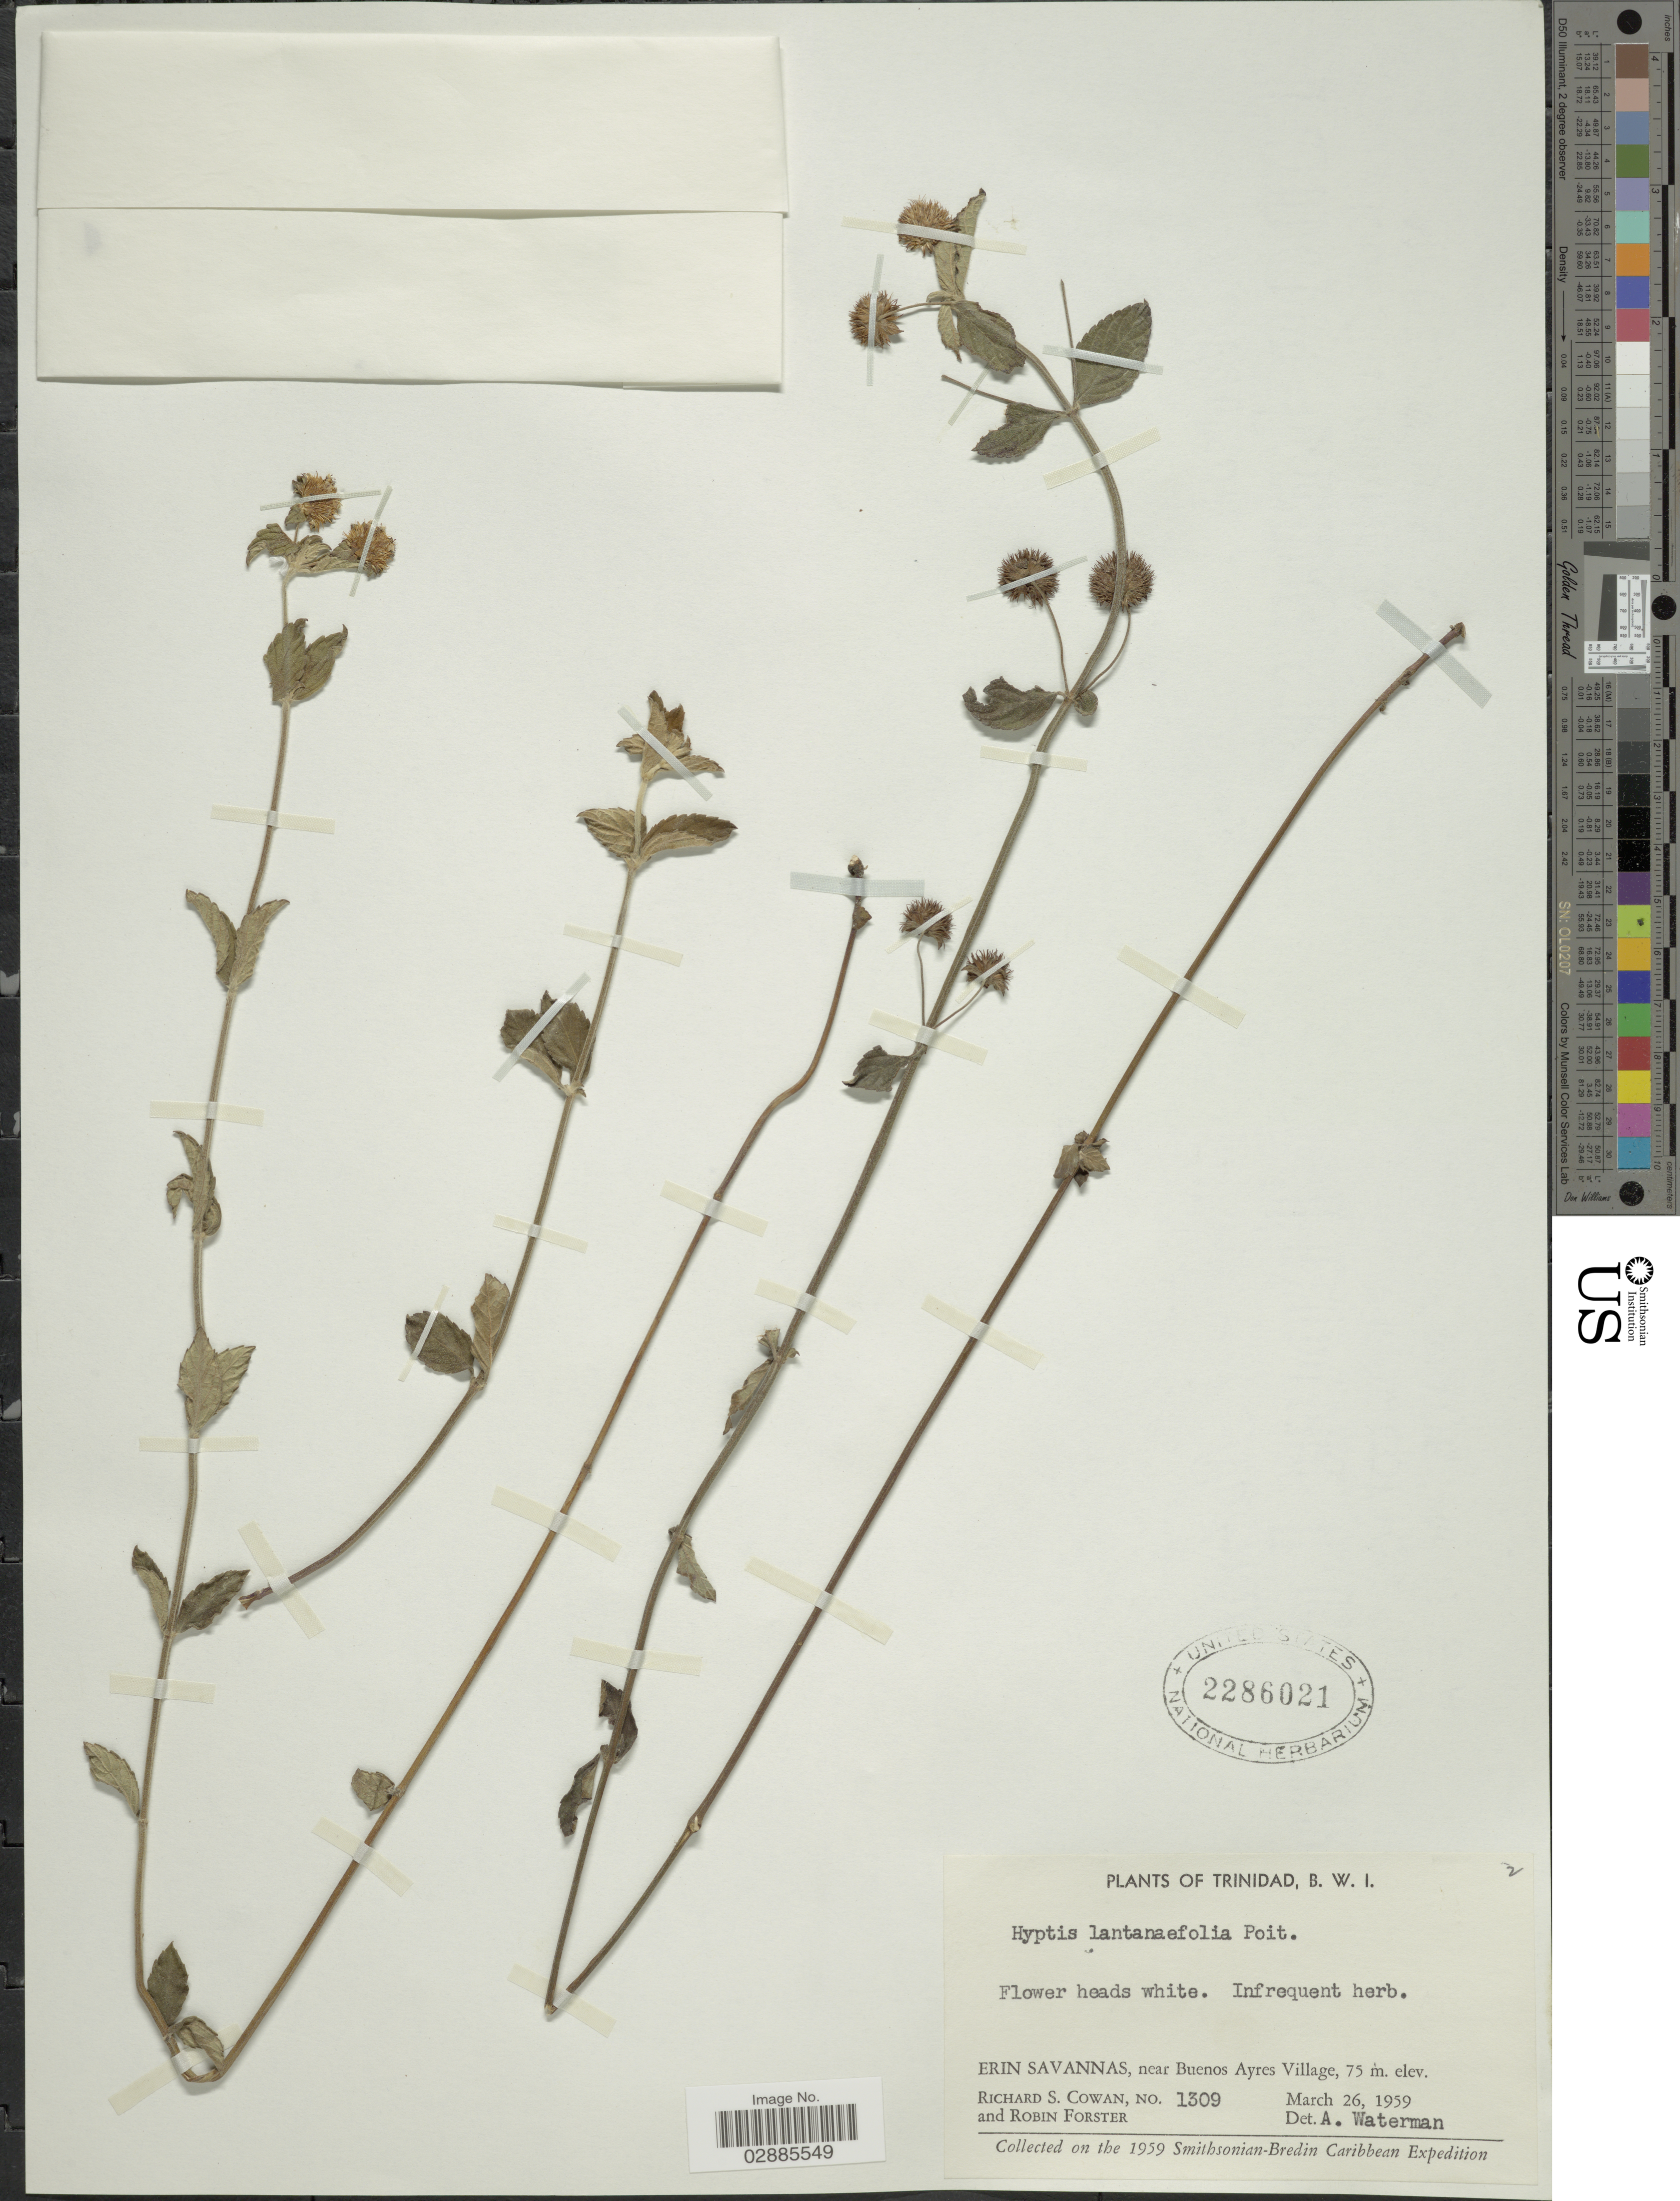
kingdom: Plantae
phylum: Tracheophyta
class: Magnoliopsida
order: Lamiales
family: Lamiaceae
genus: Hyptis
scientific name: Hyptis lantanifolia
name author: Poit.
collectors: R. S. Cowan & R. Forster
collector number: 1309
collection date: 1959-03-26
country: Trinidad and Tobago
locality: Trinidad, B.W.I. Erin Savannas, near Buenos Ayres Village.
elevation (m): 75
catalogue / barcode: US 2286021